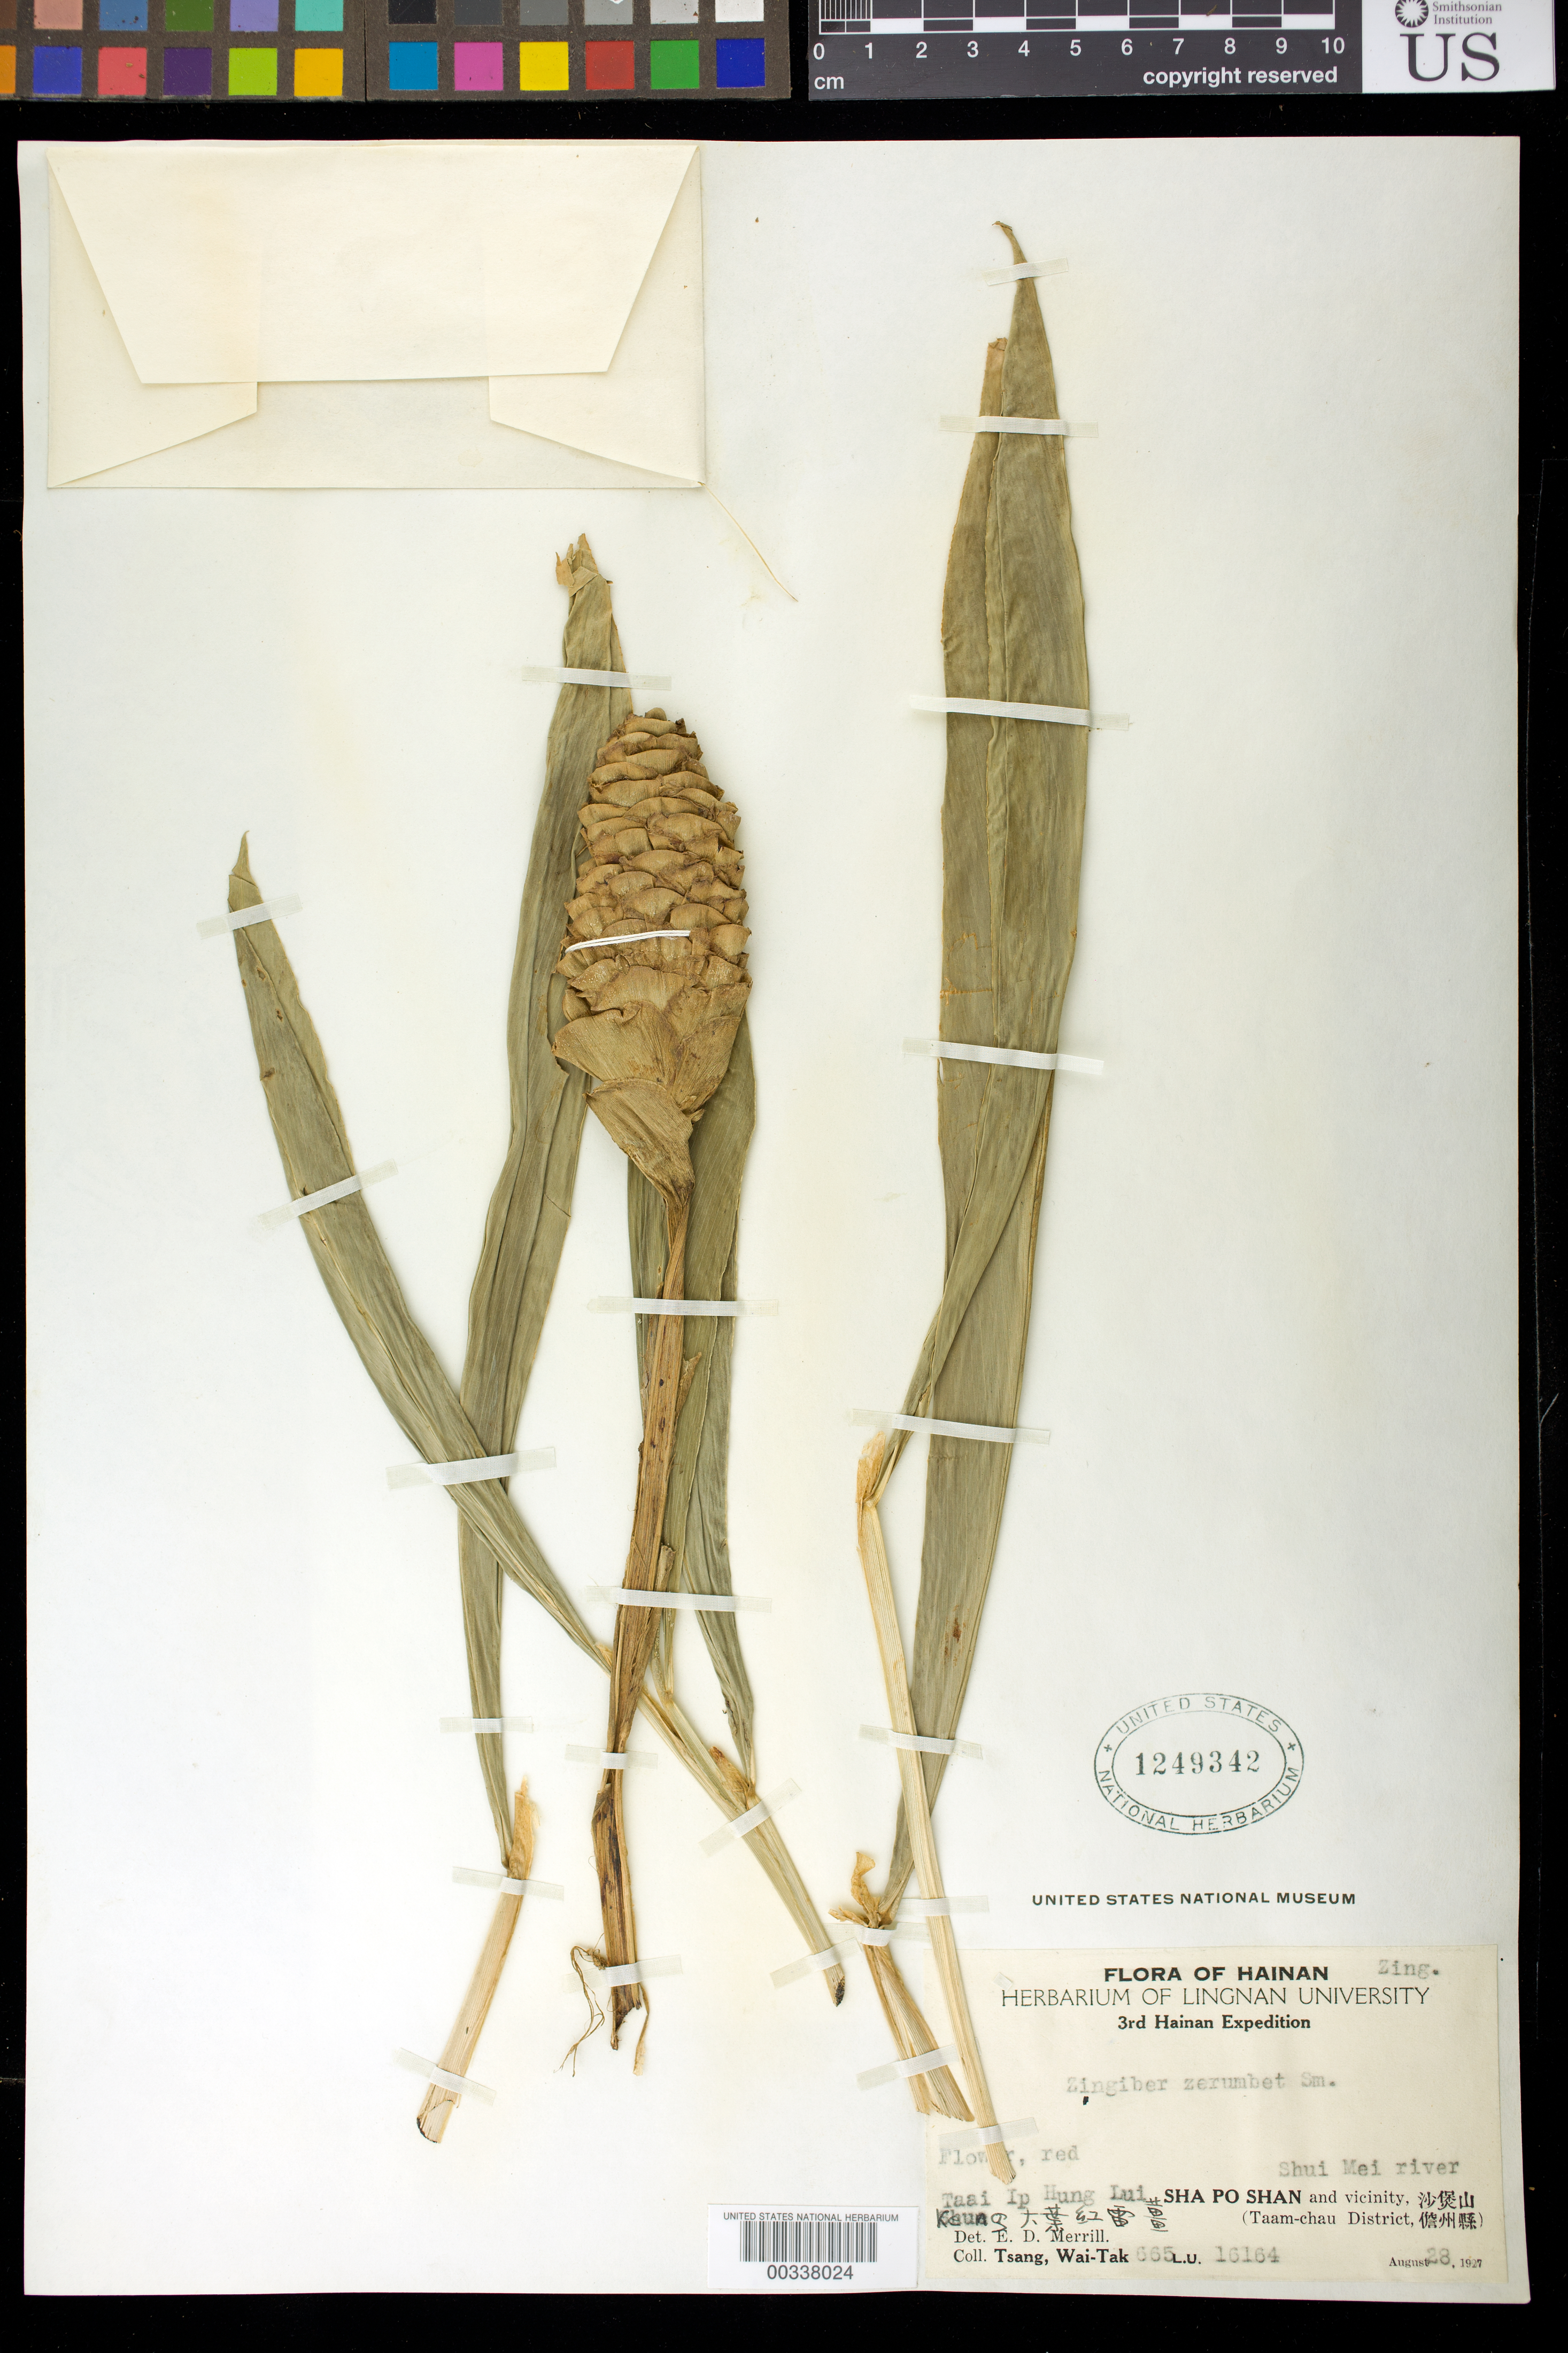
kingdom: Plantae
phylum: Tracheophyta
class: Liliopsida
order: Zingiberales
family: Zingiberaceae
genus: Zingiber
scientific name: Zingiber zerumbet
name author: (L.) Sm.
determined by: Merrill, Elmer D.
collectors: W. T. Tsang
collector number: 665 / L.u. 16164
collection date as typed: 28 Aug 1927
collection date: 1927-08-28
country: China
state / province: Hainan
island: Hainan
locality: Flora of hainan, shui mei river, sha po shan and vicinity, (taam-chau dist.)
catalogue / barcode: US 1249342